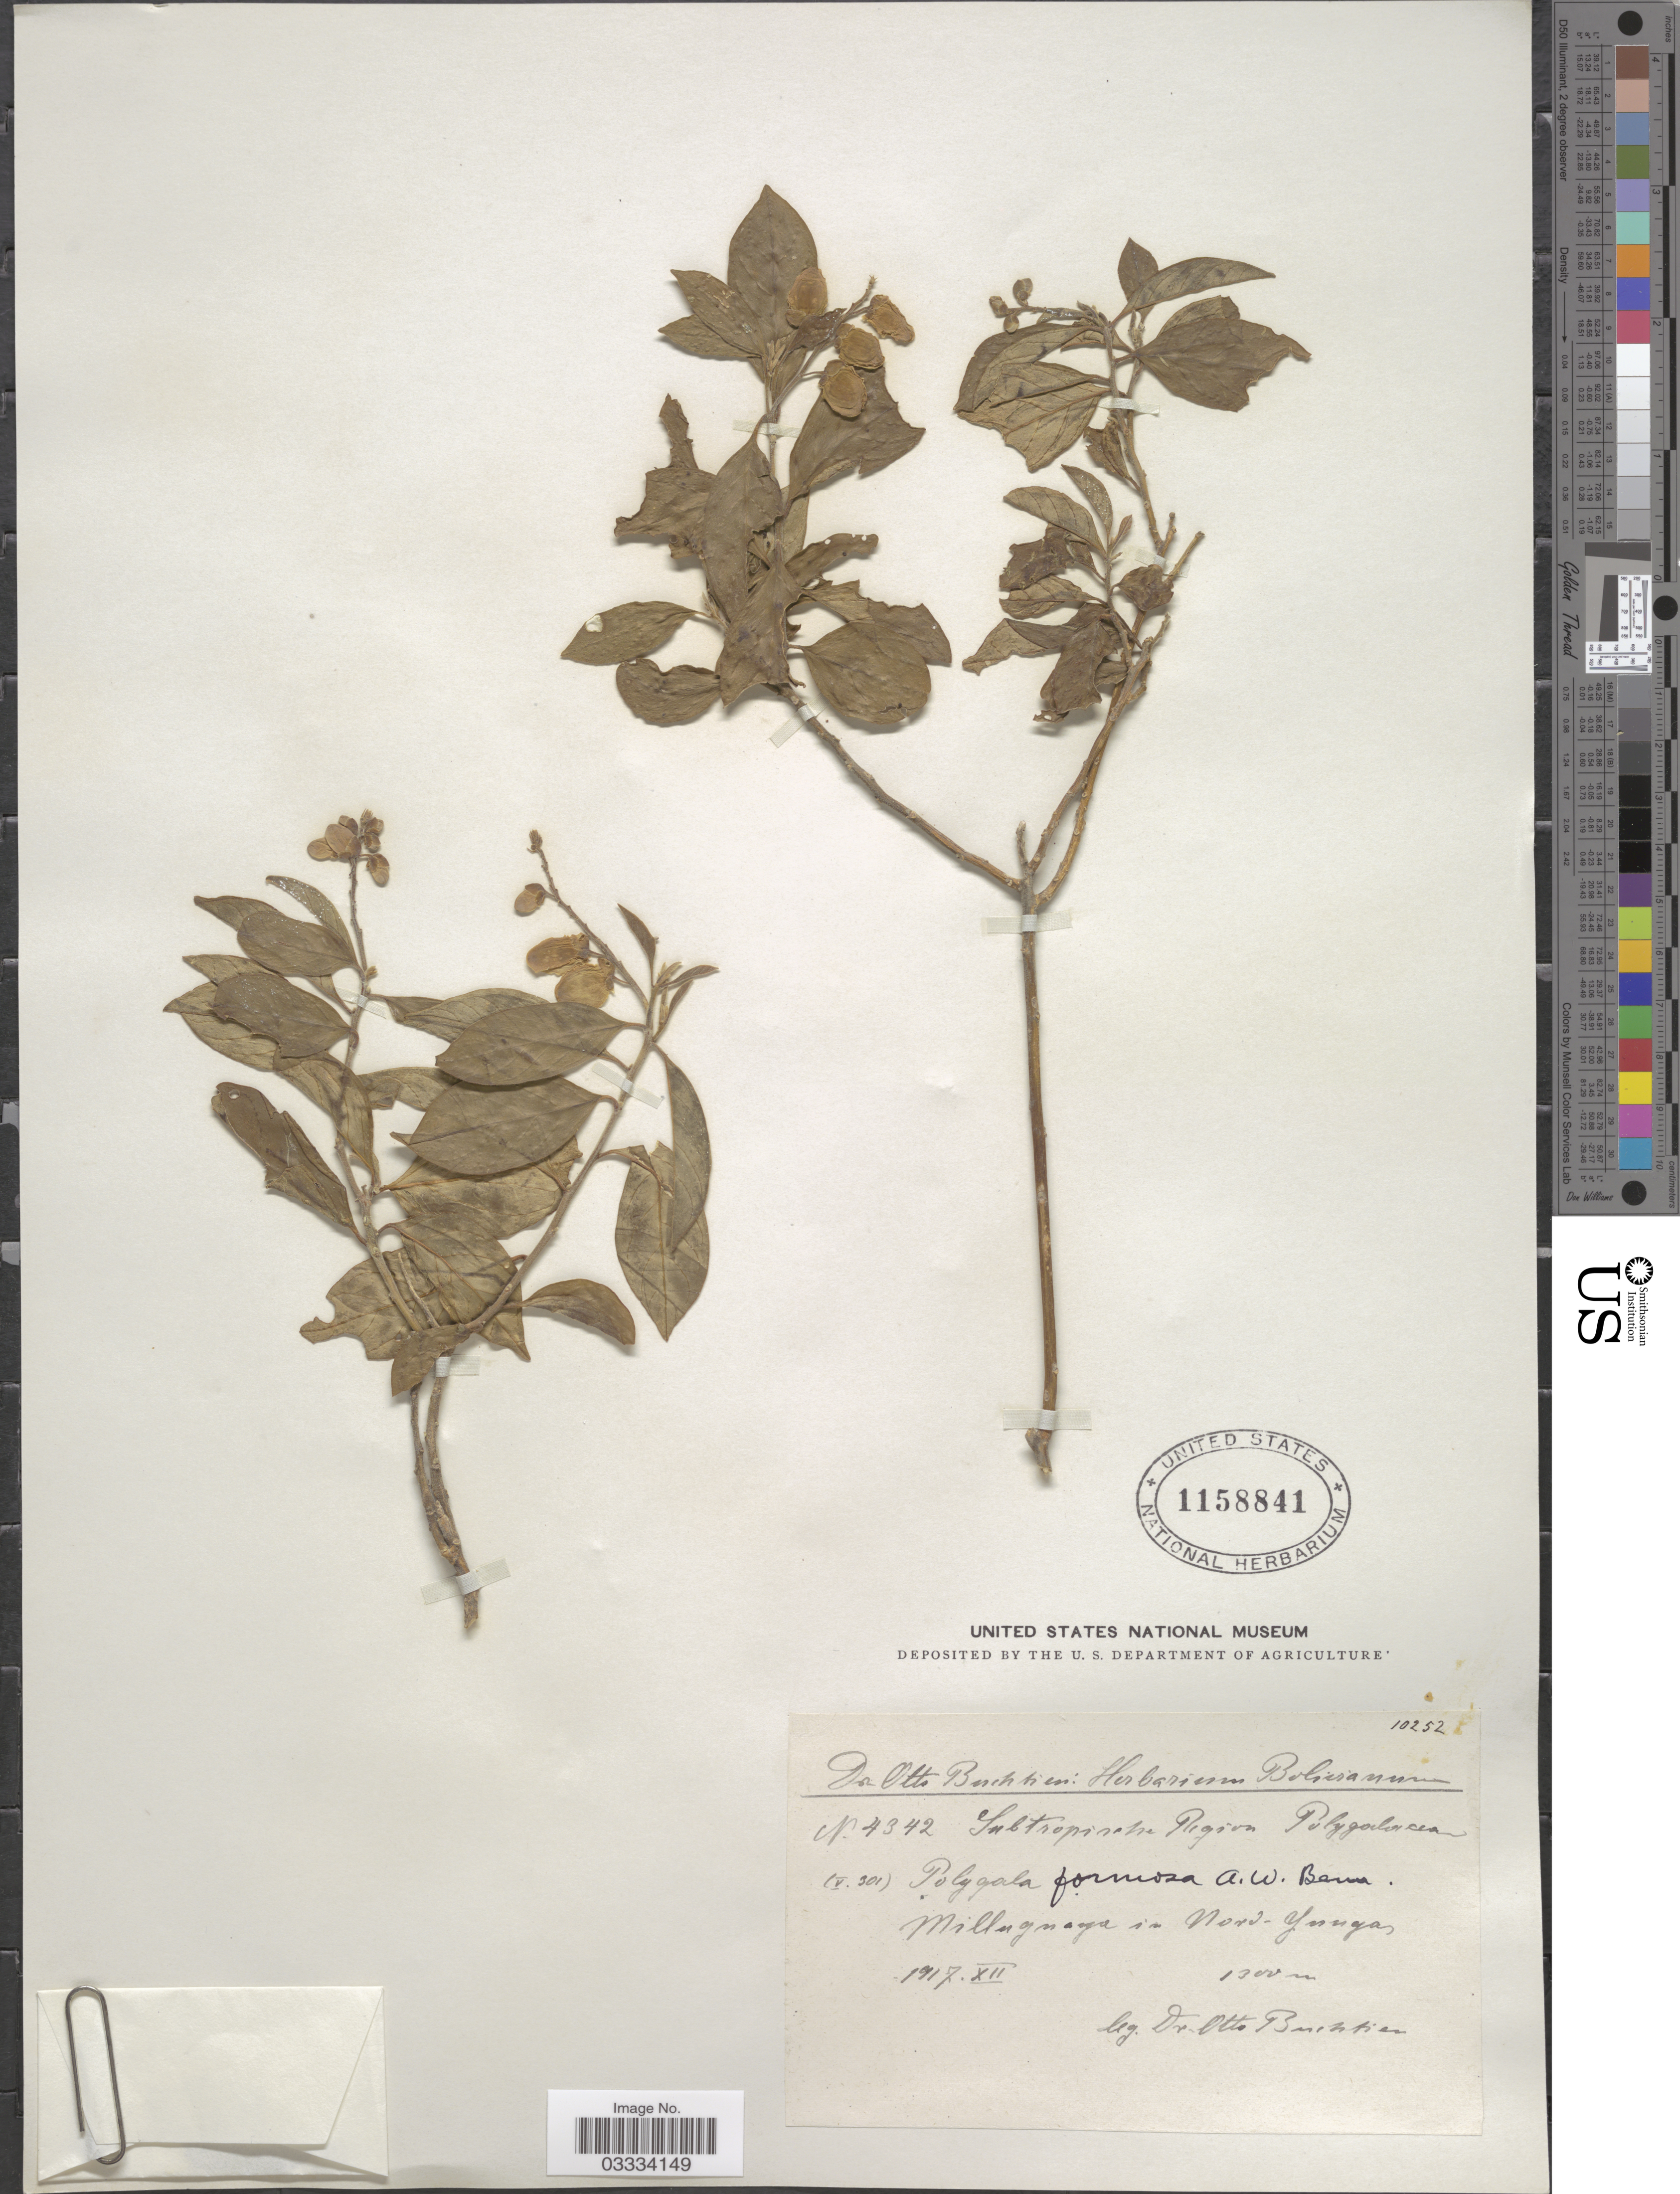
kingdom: Plantae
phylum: Tracheophyta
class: Magnoliopsida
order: Fabales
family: Polygalaceae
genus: Caamembeca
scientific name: Caamembeca andina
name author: (A.W. Benn.) J.F.B. Pastore & Mabb.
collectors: O. Buchtien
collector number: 4342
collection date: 1917-12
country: Bolivia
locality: Milluguaya in Nord-Yungas.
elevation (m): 1300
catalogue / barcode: US 1158841